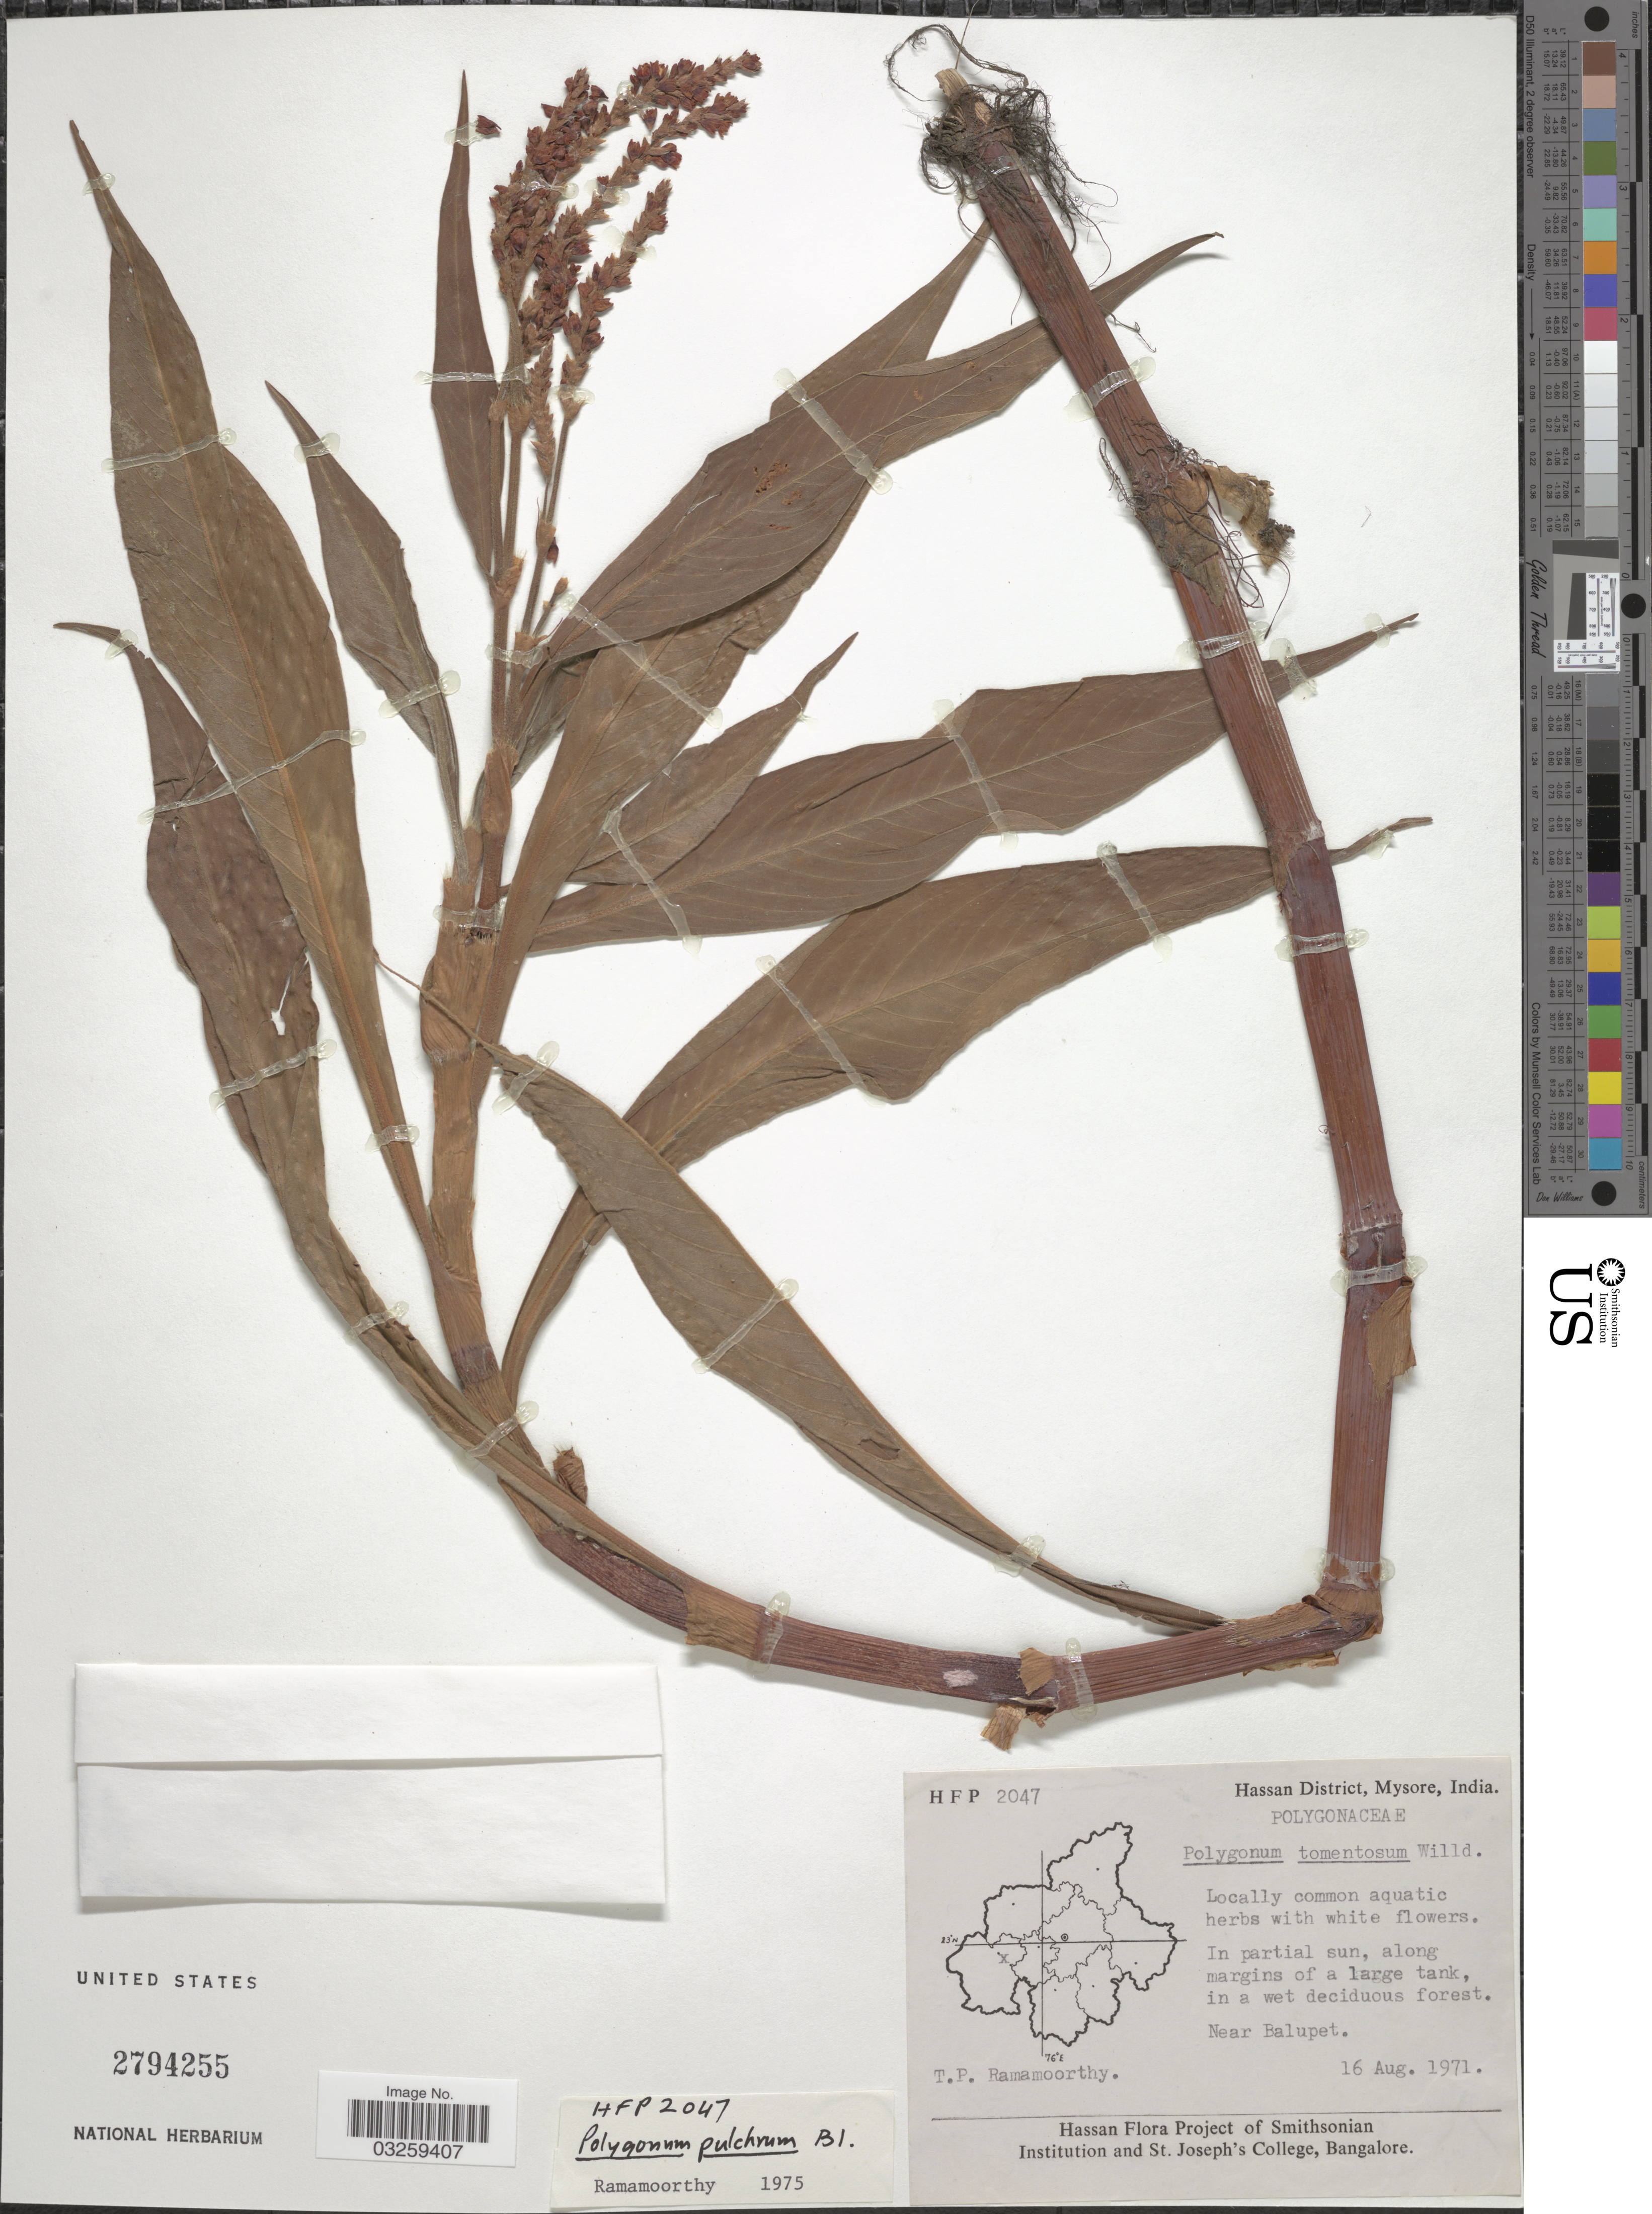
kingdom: Plantae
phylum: Tracheophyta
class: Magnoliopsida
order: Caryophyllales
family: Polygonaceae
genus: Polygonum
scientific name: Polygonum pulchrum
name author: Blume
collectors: T. P. Ramamoorthy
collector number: HFP2047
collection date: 1971-08-16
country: India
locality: Hassan District, Mysore. Near Balupet.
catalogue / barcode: US 2794255